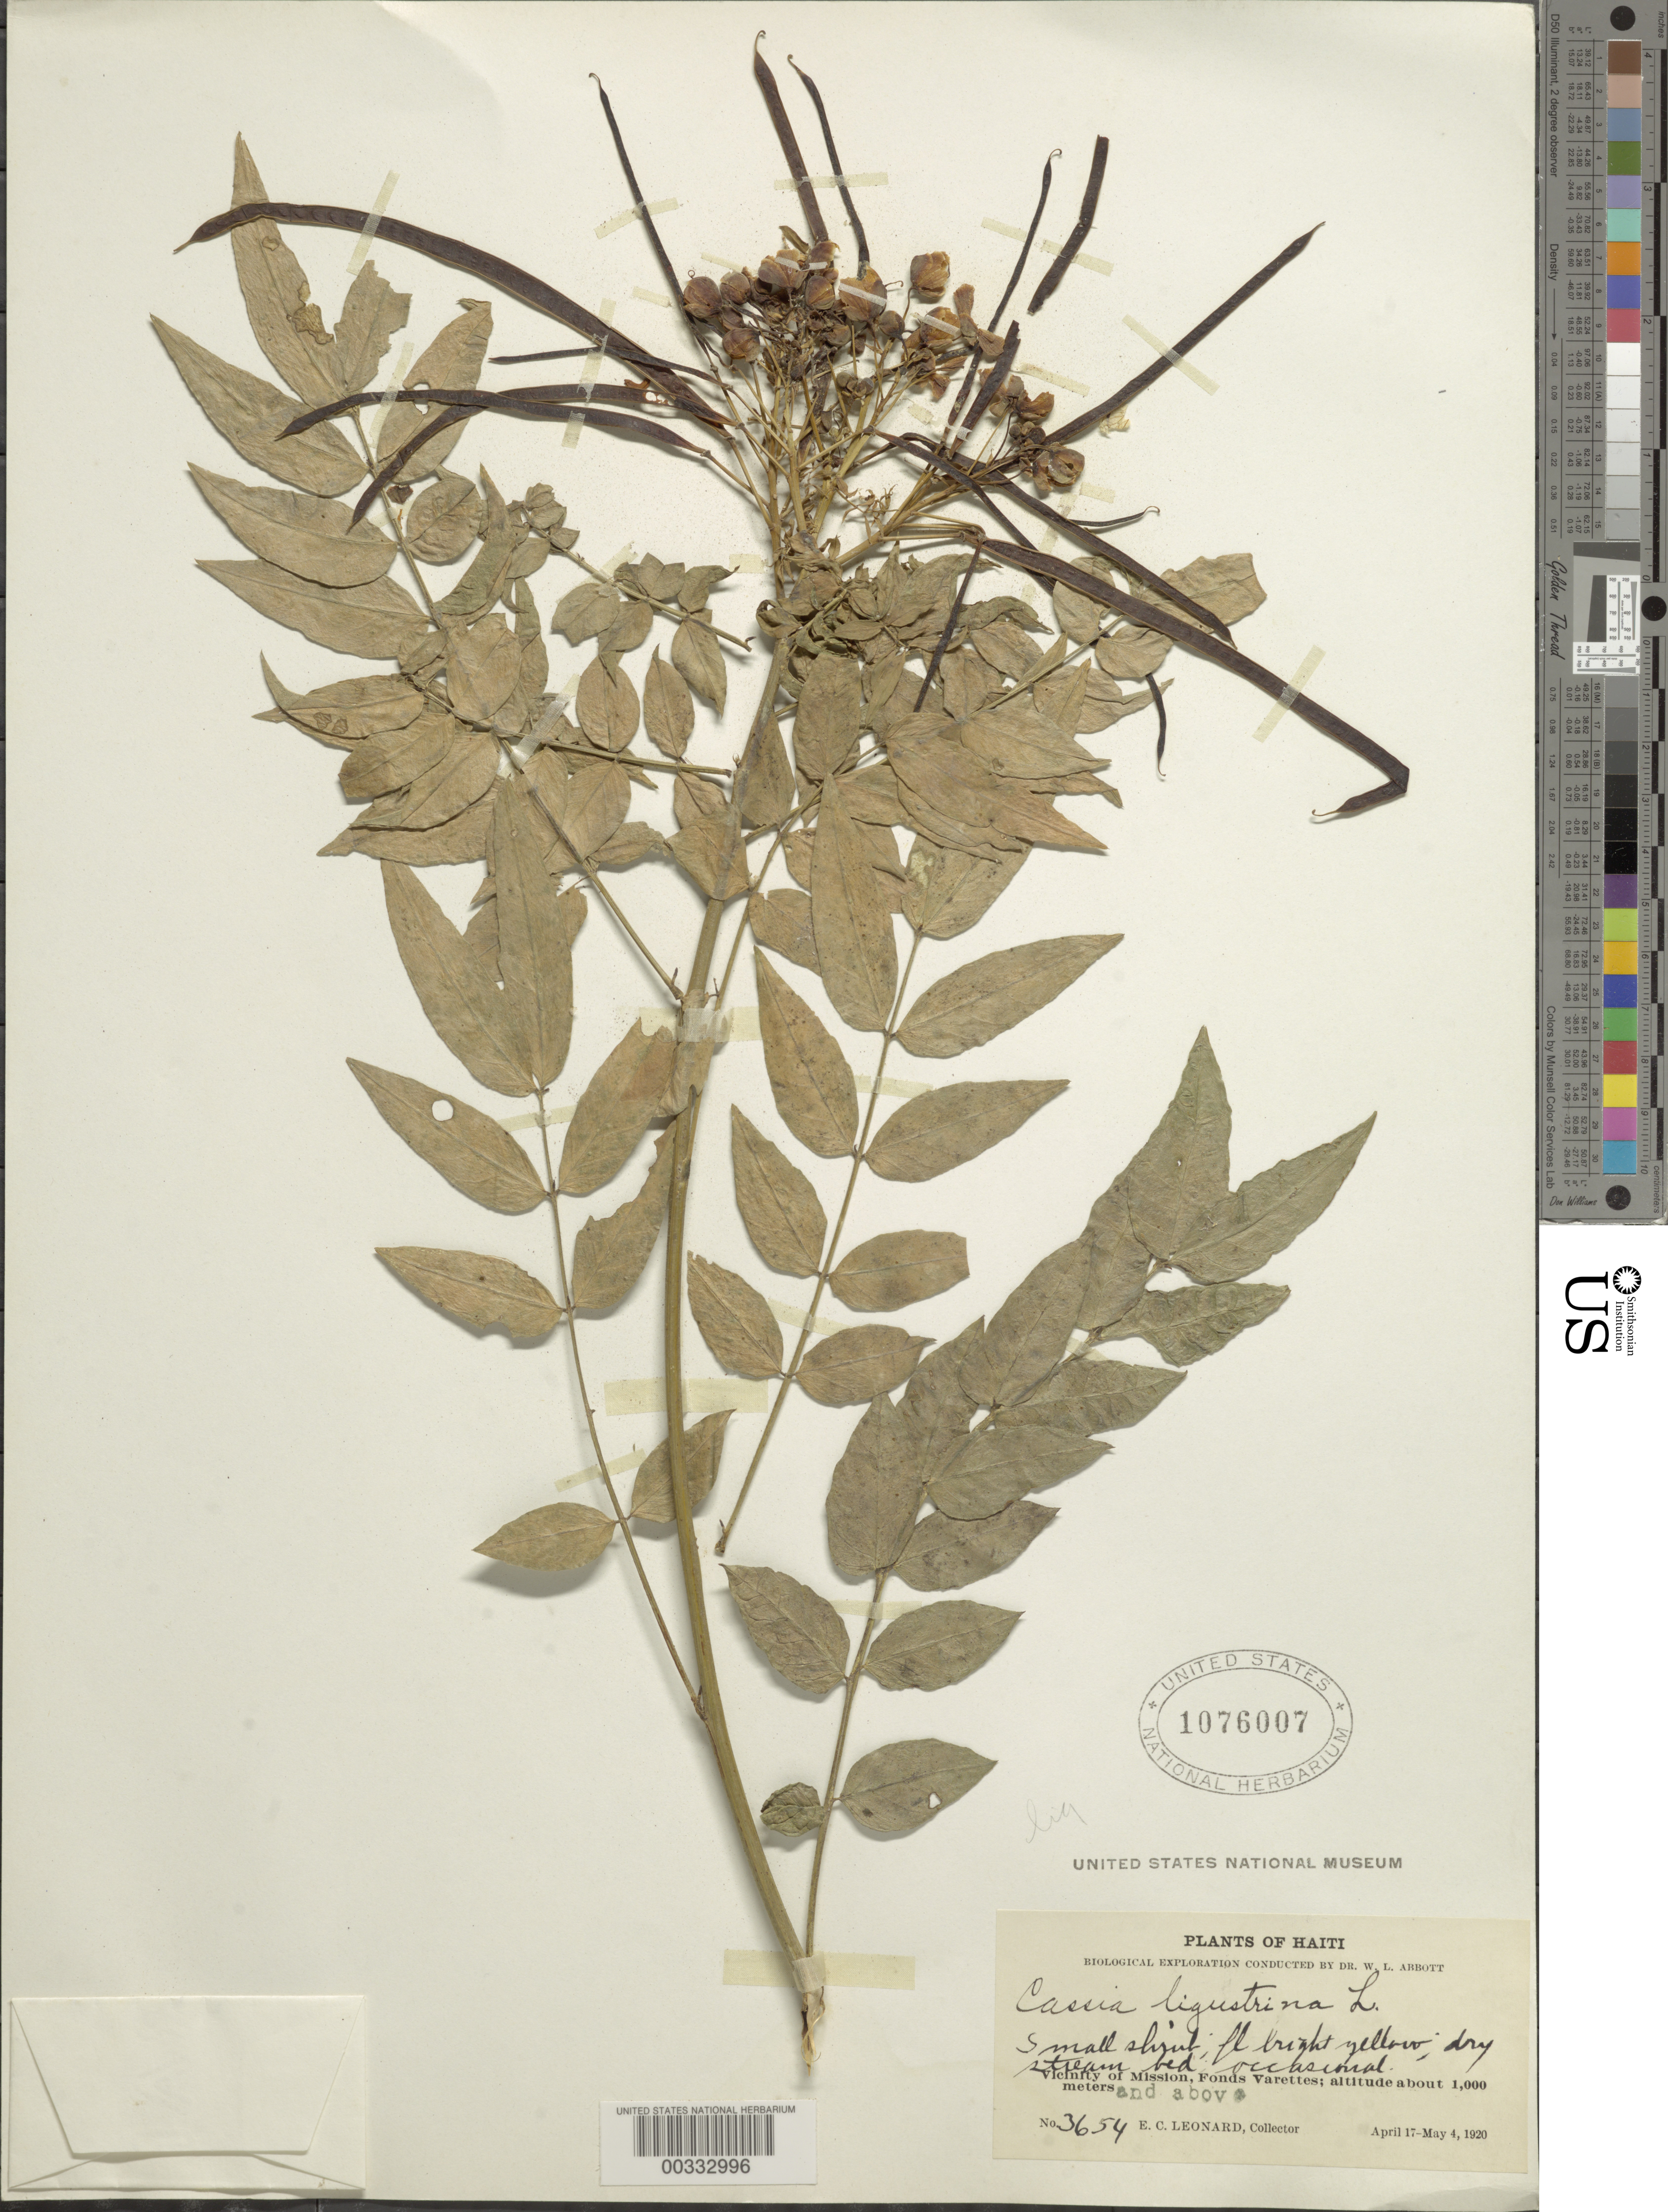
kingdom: Plantae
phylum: Tracheophyta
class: Magnoliopsida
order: Fabales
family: Fabaceae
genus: Senna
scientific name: Senna ligustrina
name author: (L.) H.S. Irwin & Barneby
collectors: E. C. Leonard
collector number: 3654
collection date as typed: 17 Apr 1920 to 04 May 1920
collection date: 1920-04-17/1920-05-04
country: Haiti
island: Hispaniola Island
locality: Vicinity of mission, fonds varettes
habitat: Dry stream bed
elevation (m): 1000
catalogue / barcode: US 1076007